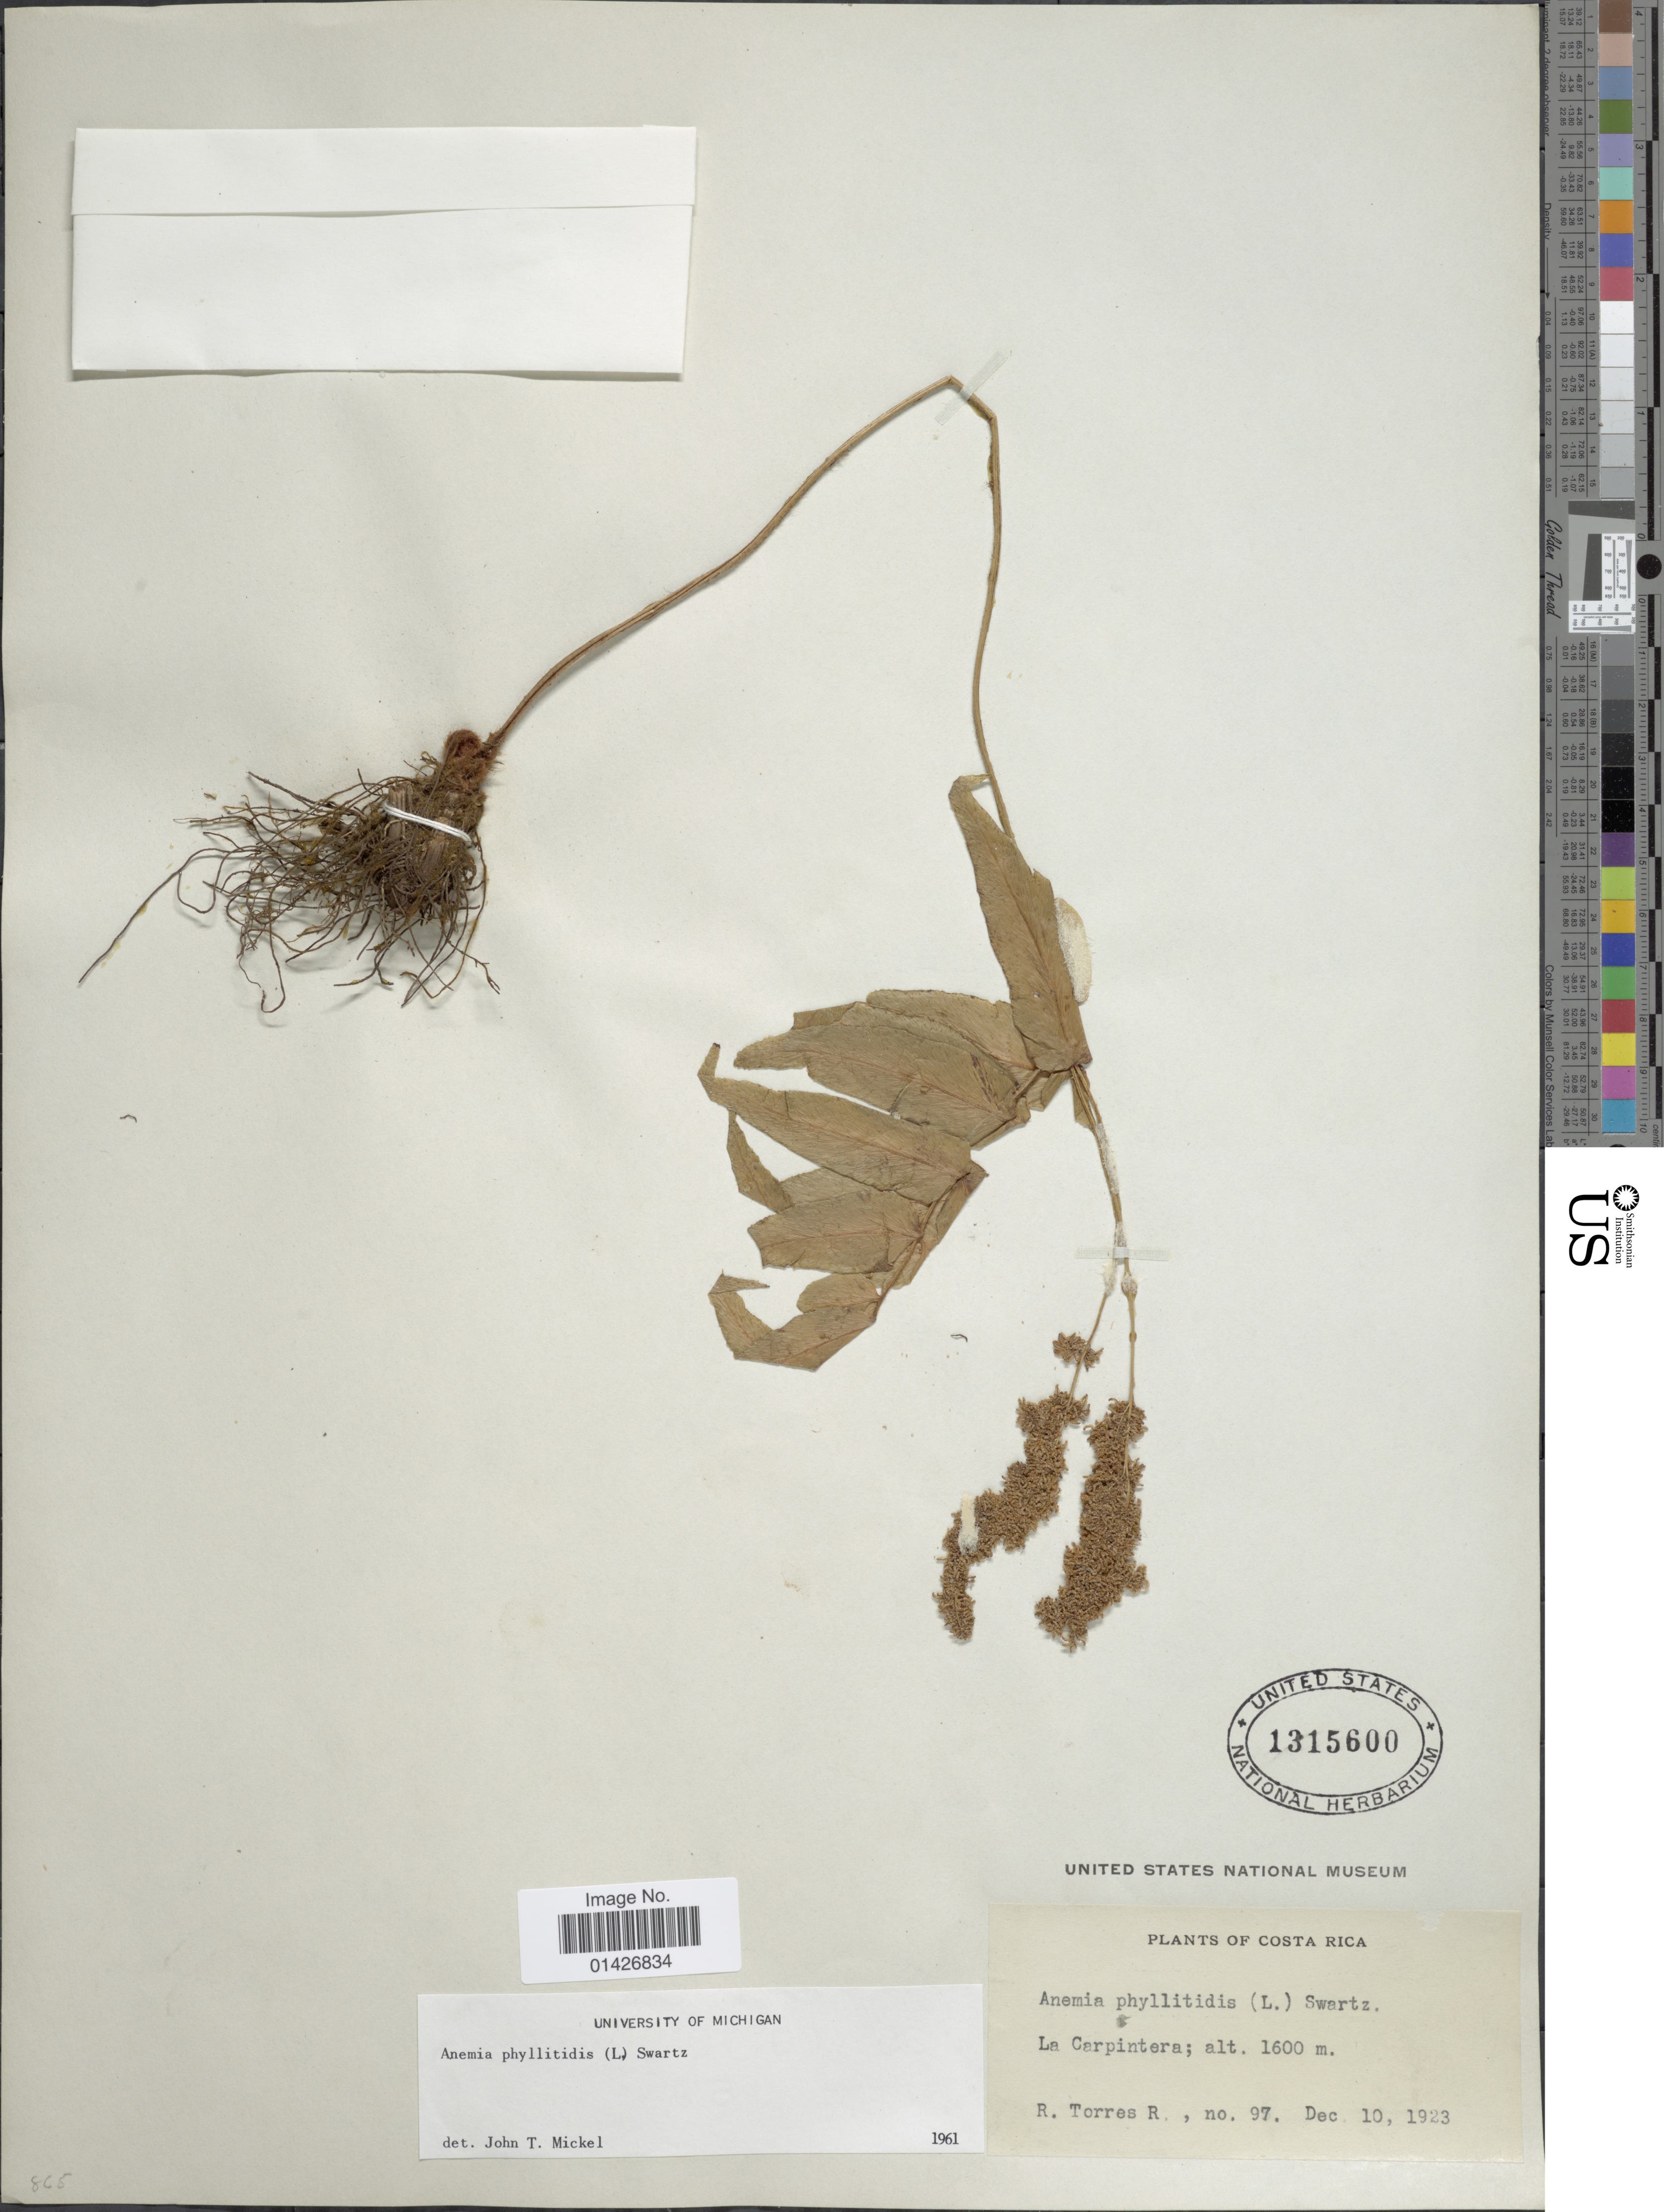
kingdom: Plantae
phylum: Tracheophyta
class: Polypodiopsida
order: Schizaeales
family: Anemiaceae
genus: Anemia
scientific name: Anemia phyllitidis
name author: (L.) Sw.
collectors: R. Torres R.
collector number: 97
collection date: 1923-12-10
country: Costa Rica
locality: La Carpintera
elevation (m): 1600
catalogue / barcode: US 1315600